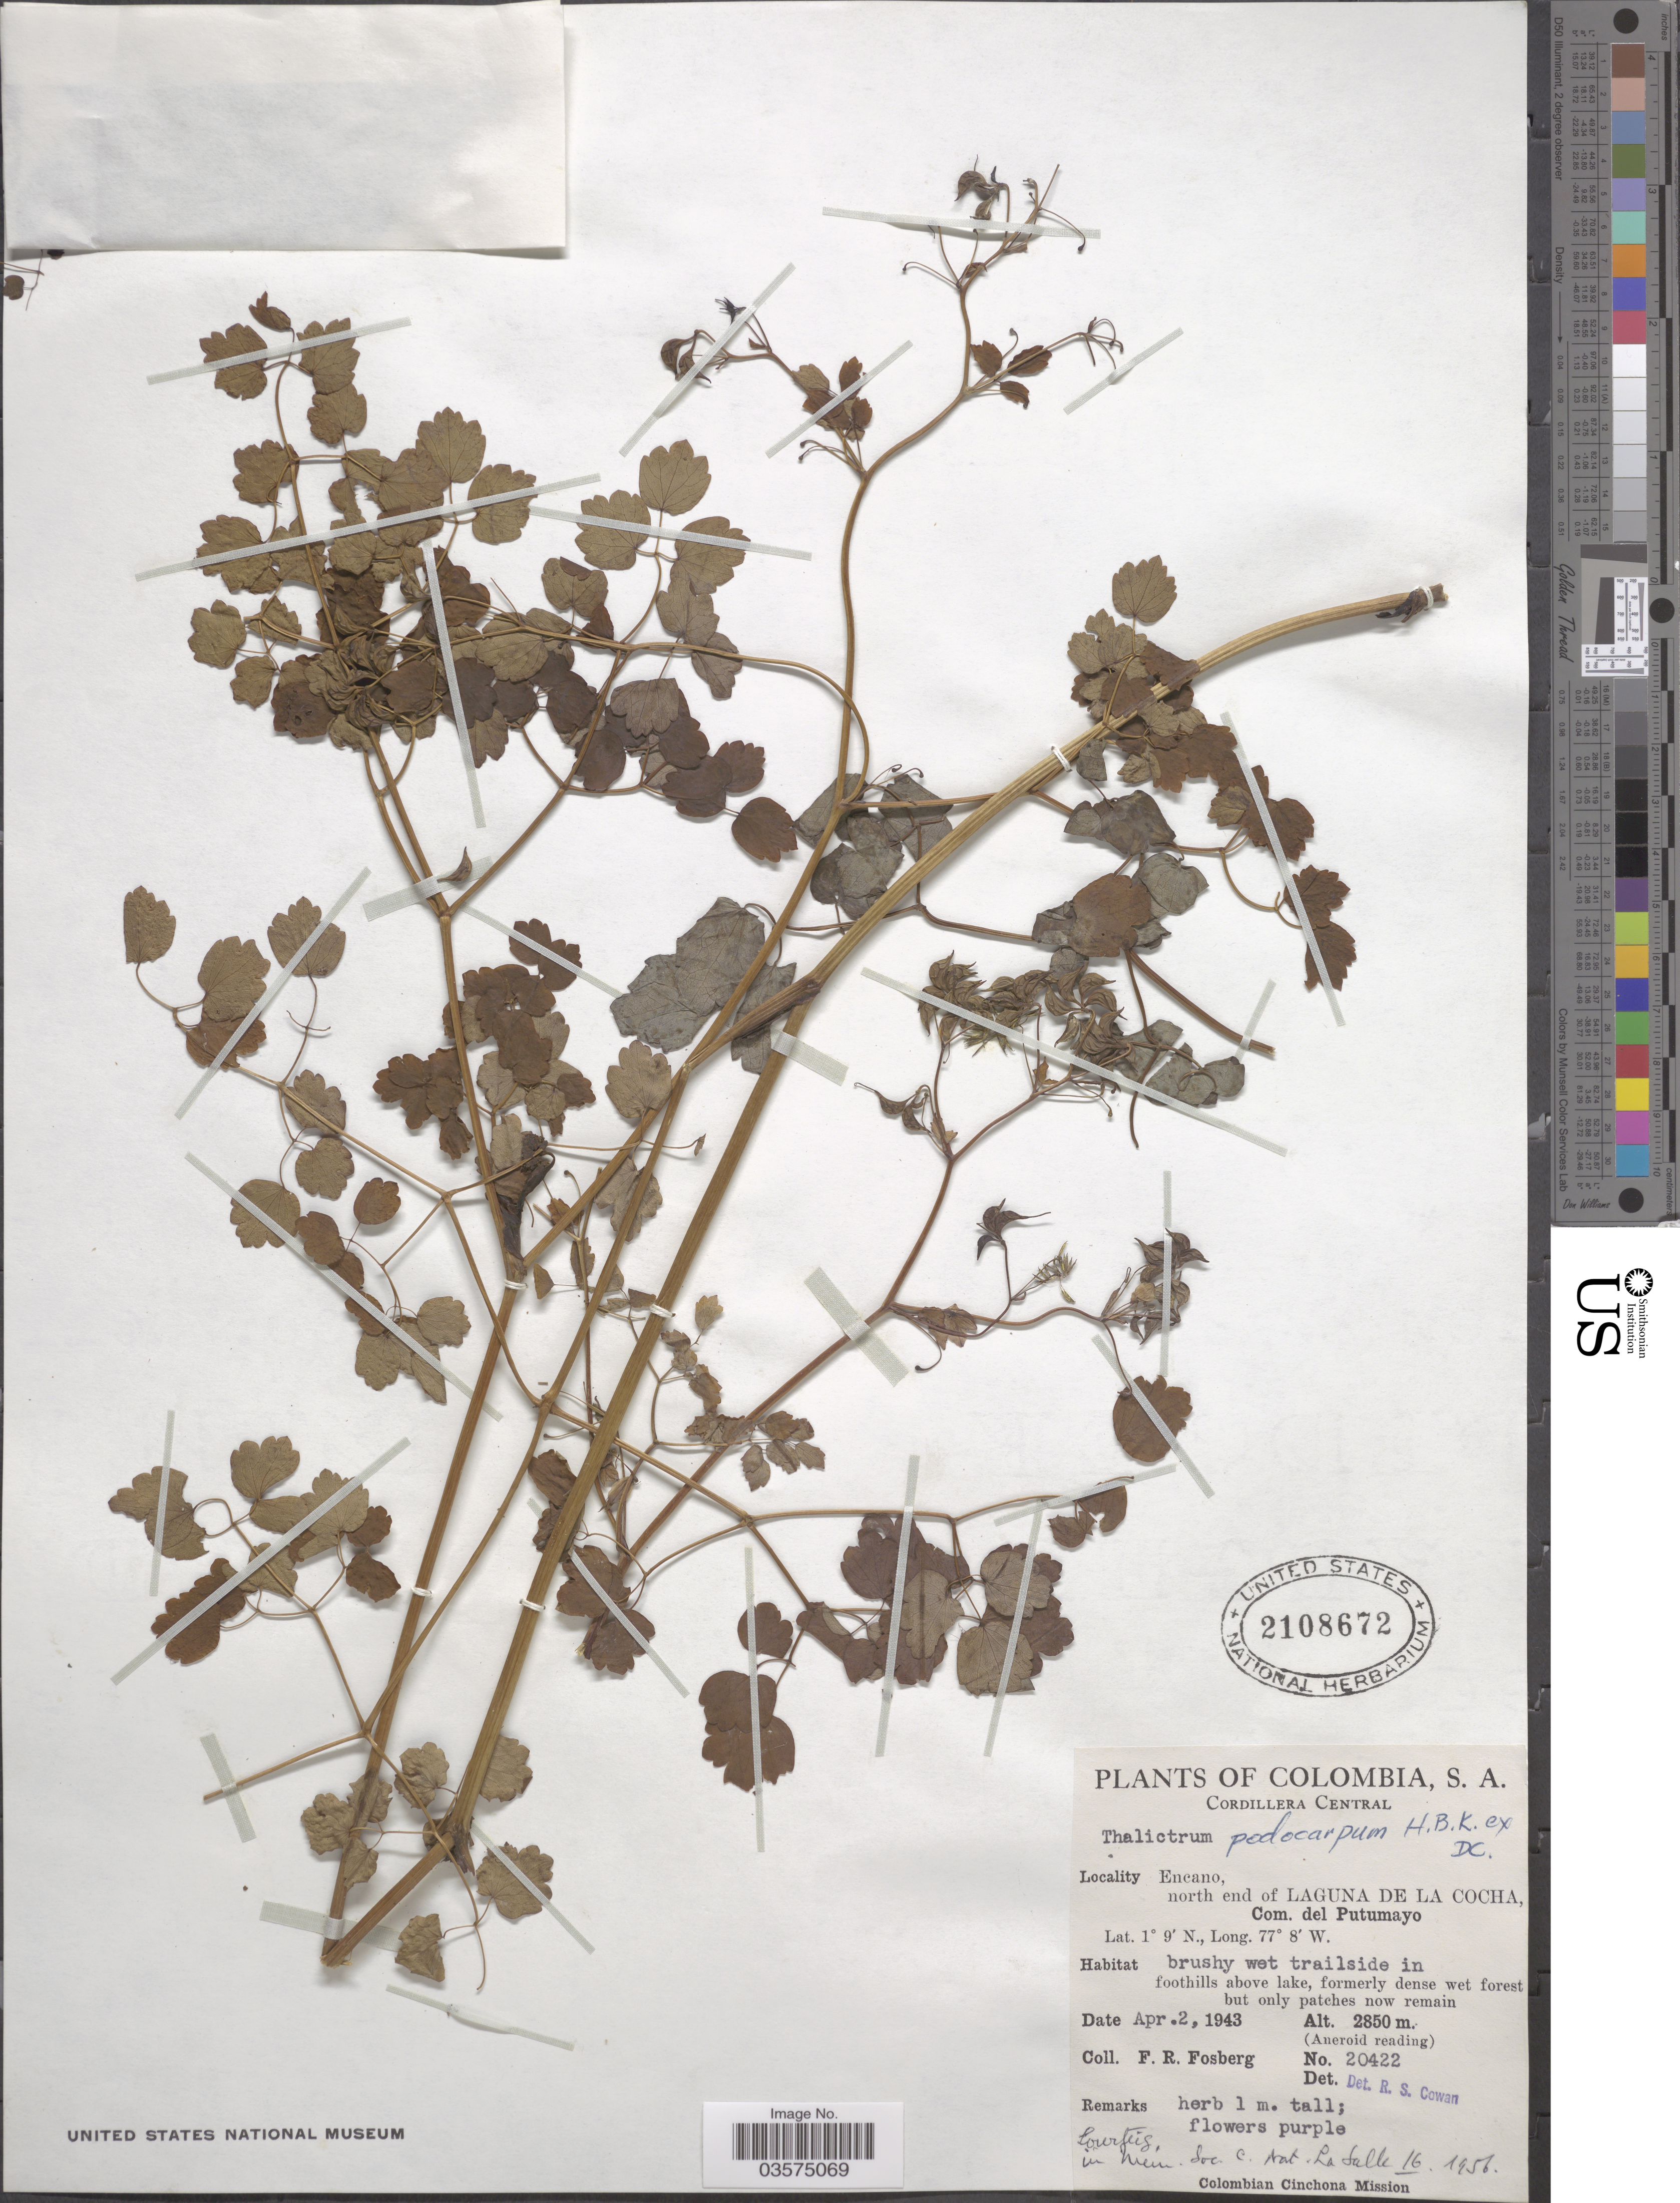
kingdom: Plantae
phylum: Tracheophyta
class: Magnoliopsida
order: Ranunculales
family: Ranunculaceae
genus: Thalictrum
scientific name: Thalictrum podocarpum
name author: Kunth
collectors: F. R. Fosberg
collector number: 20422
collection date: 1943-04-02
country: Colombia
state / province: Putumayo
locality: Cordillera Central. Encano, north end of Laguna de la Cocha, Com. del Putumayo.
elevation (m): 2850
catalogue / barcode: US 2108672